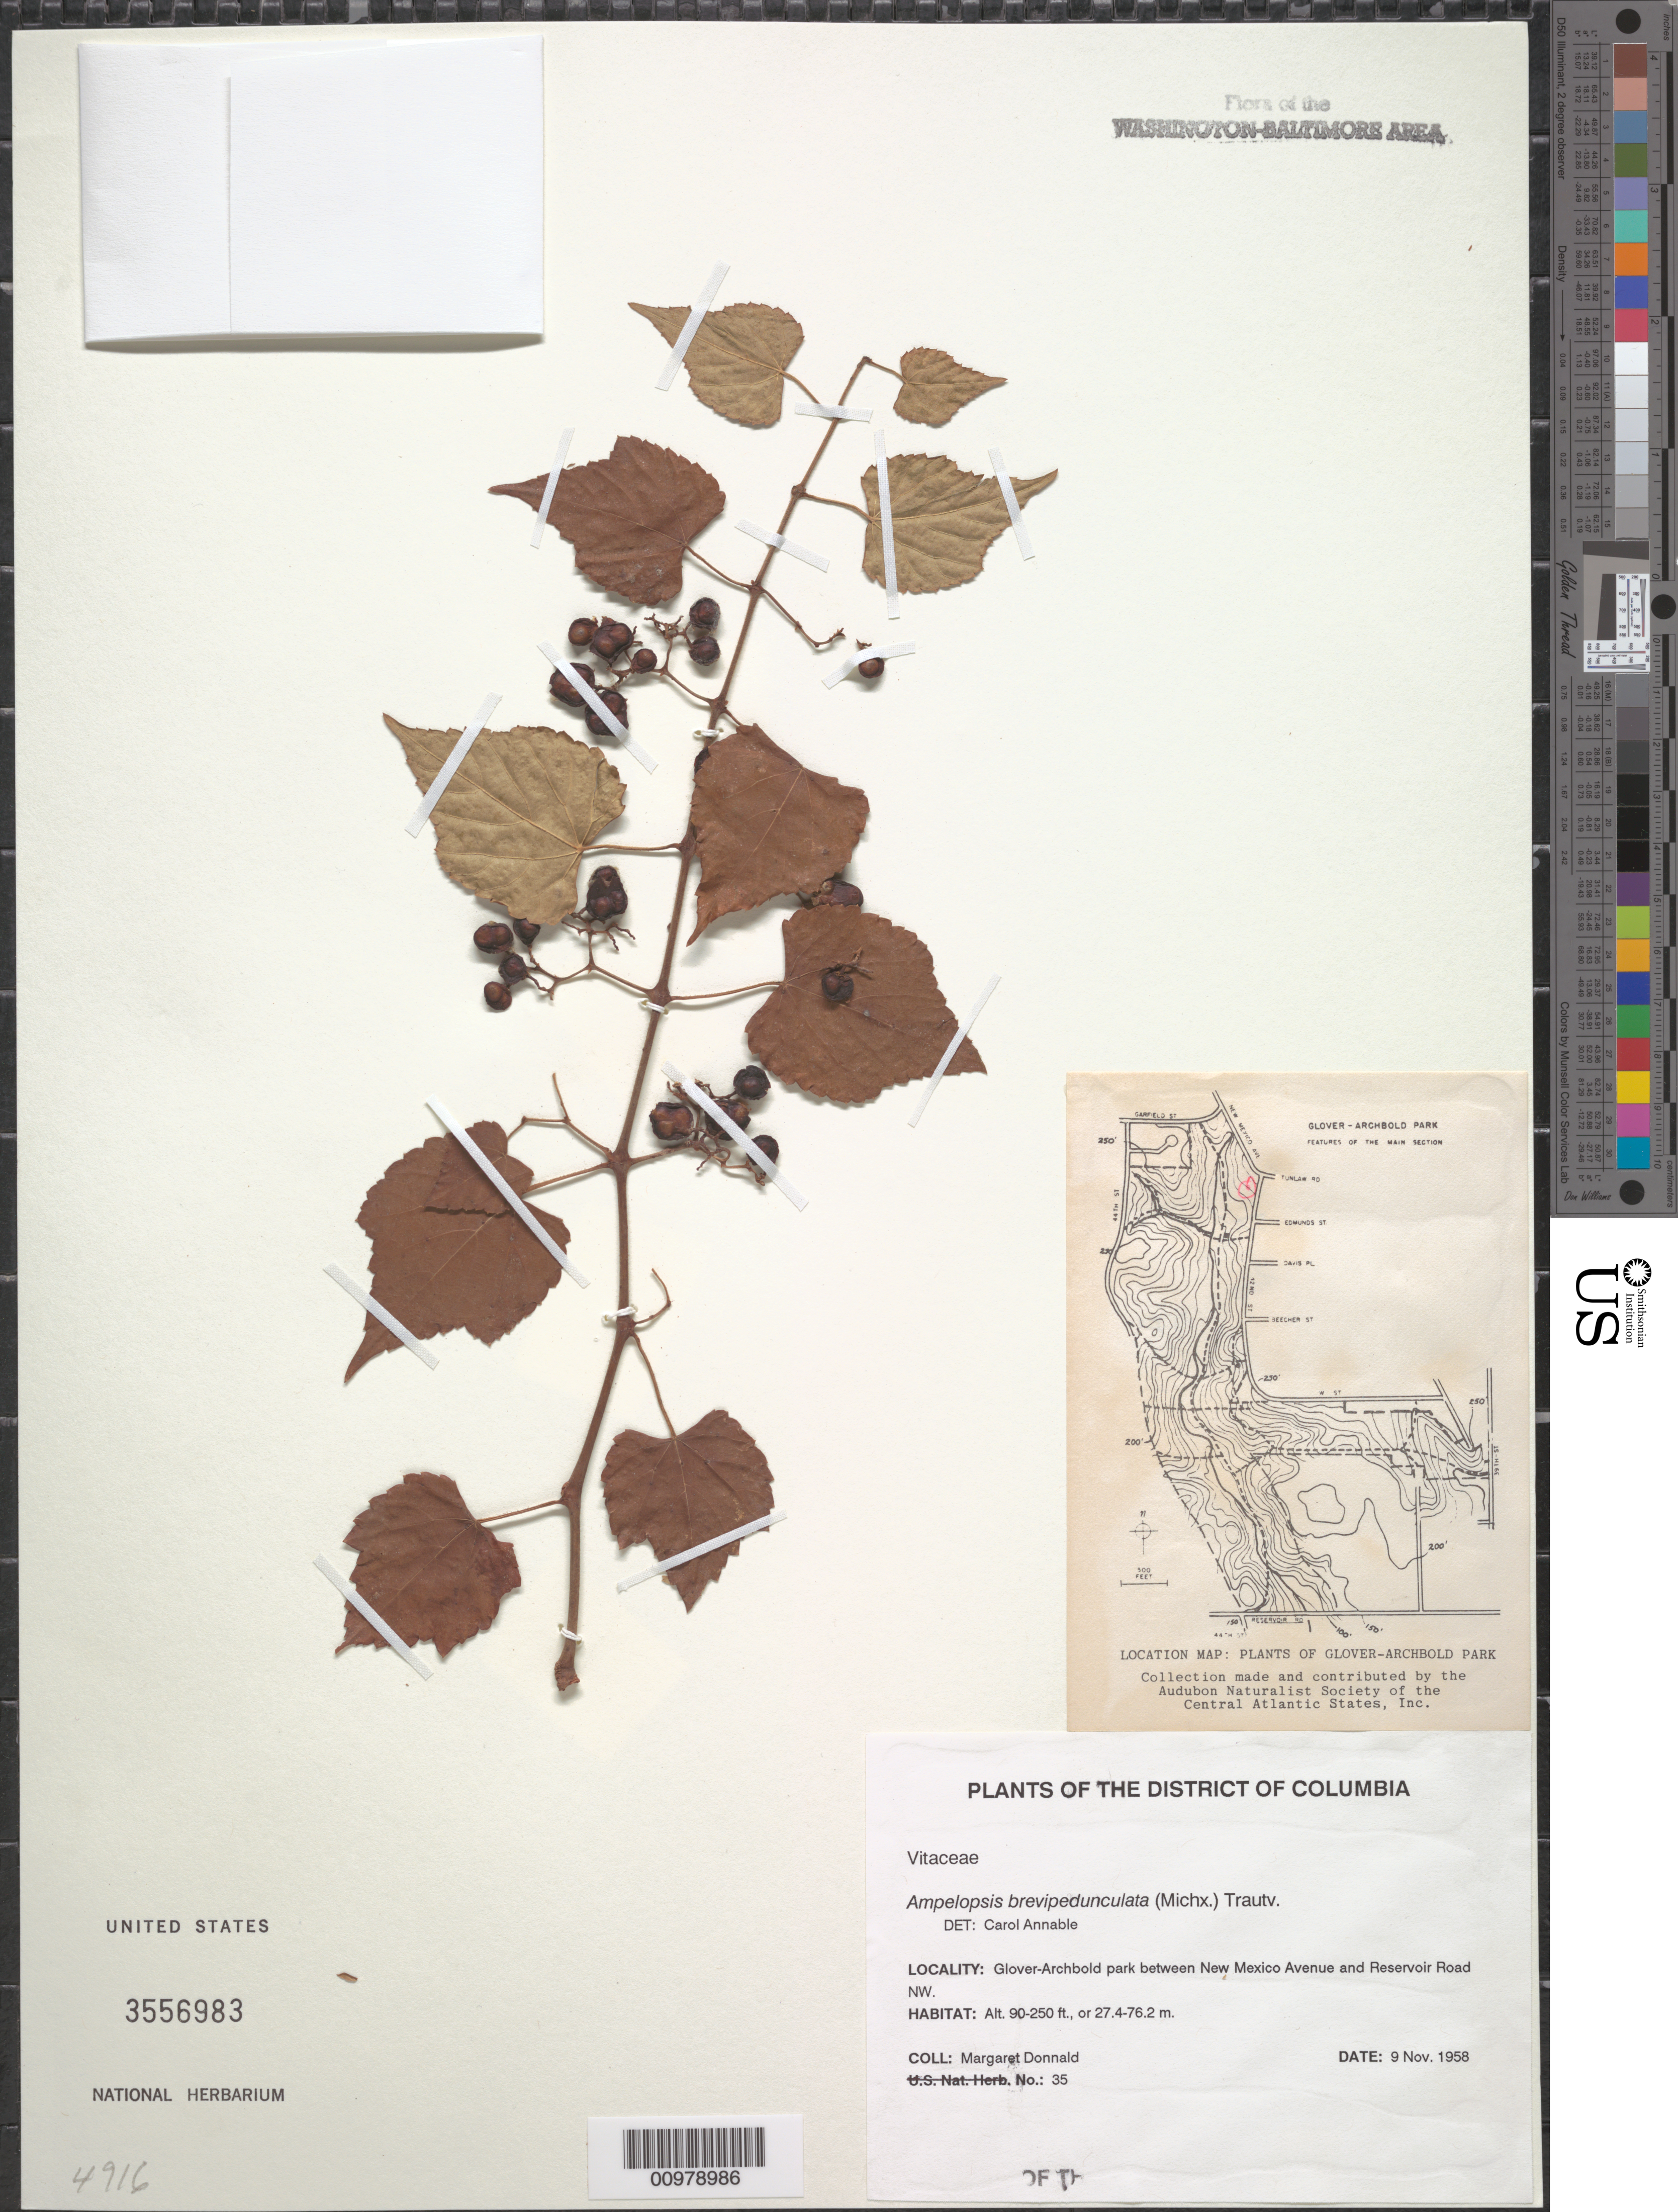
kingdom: Plantae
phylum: Tracheophyta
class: Magnoliopsida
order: Vitales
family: Vitaceae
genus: Ampelopsis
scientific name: Ampelopsis brevipedunculata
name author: (Maxim.) Trautv.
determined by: Annable, C. R.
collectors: M. Donnald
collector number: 35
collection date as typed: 9 Nov 1958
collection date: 1958-11-09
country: United States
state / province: District of Columbia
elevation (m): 27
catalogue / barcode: US 3556983